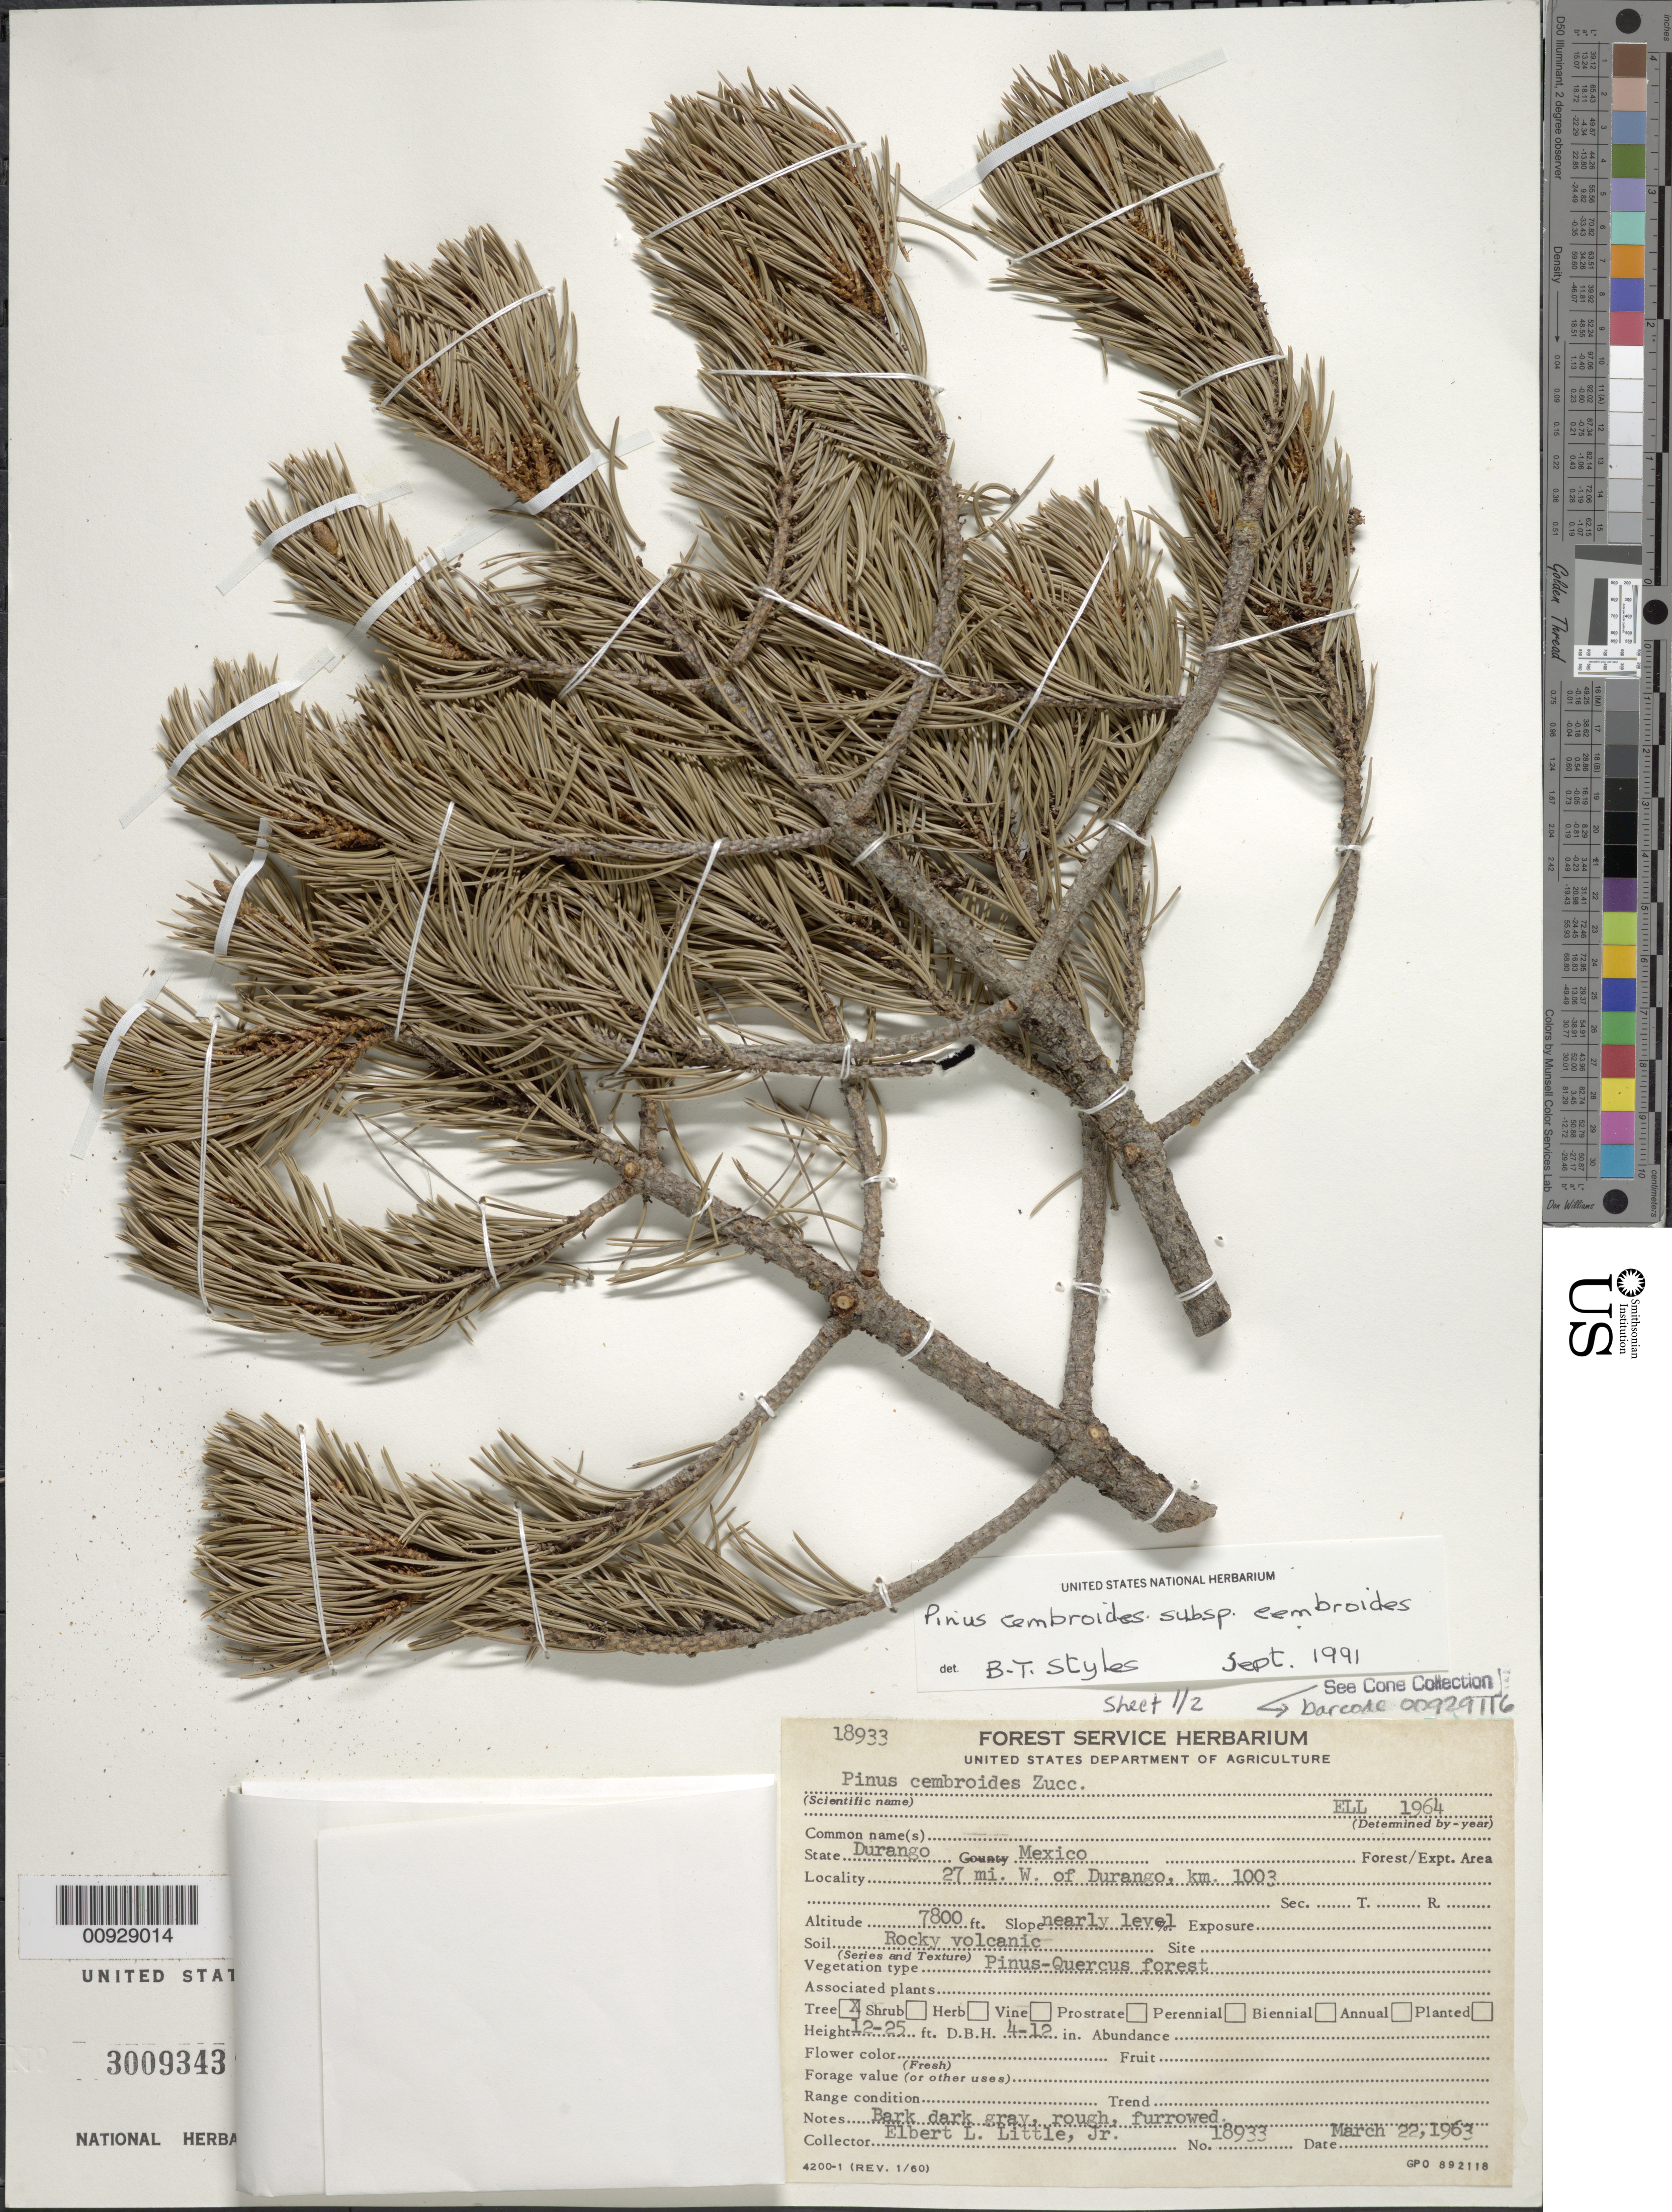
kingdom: Plantae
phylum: Tracheophyta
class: Pinopsida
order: Pinales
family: Pinaceae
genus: Pinus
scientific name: Pinus cembroides subsp. cembroides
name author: Zucc.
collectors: E. L. Little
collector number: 18933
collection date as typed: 22 Mar 1963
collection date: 1963-03-22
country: Mexico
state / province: Durango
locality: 27 mi. W of Durango, Km. 1003.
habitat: Pinus-Quercus forest. Slope nearly level. Soil rocky volcanic.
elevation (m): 2377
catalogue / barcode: US 3009343